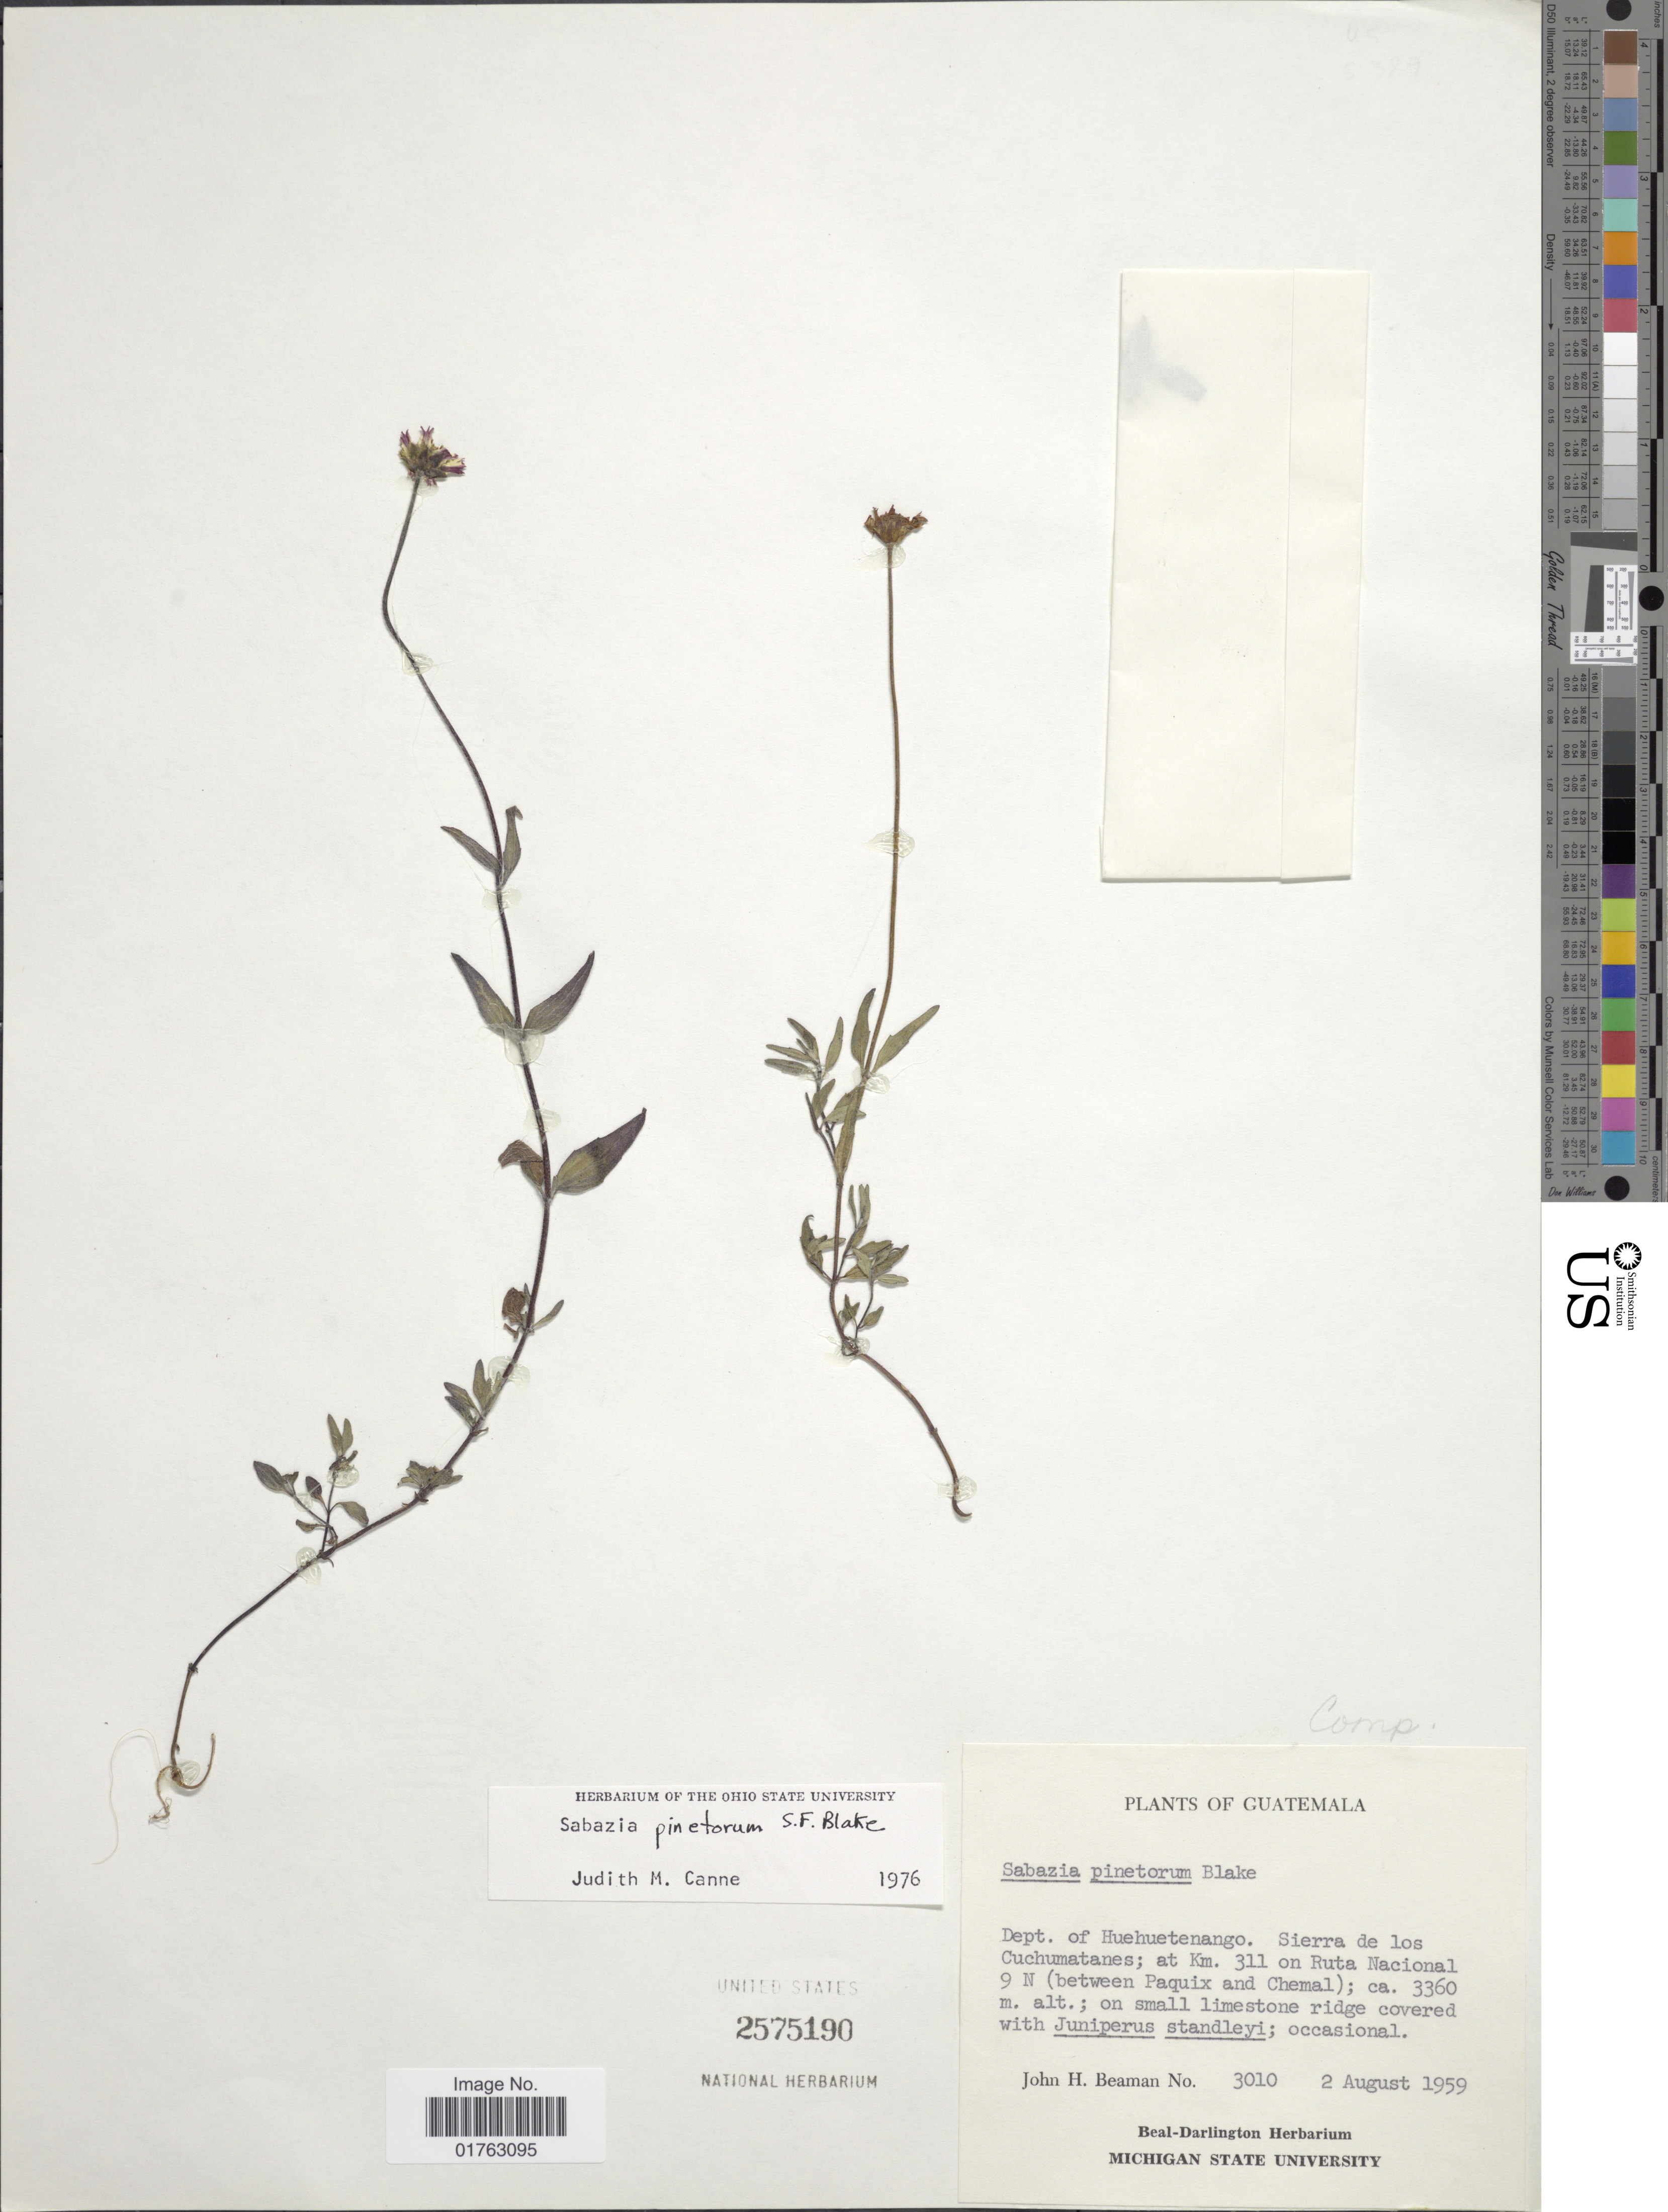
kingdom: Plantae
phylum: Tracheophyta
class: Magnoliopsida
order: Asterales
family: Asteraceae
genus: Sabazia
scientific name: Sabazia pinetorum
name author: S.F. Blake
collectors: J. H. Beaman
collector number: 3010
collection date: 1959-08-02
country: Guatemala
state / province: Huehuetenango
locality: Dept. Huehuetenango: near Tumina, Sierra de los Cuchumatanes: at Km. 311 on Ruta Naciona; 9N (between Paquix and Chemal)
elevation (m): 3360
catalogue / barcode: US 2575190